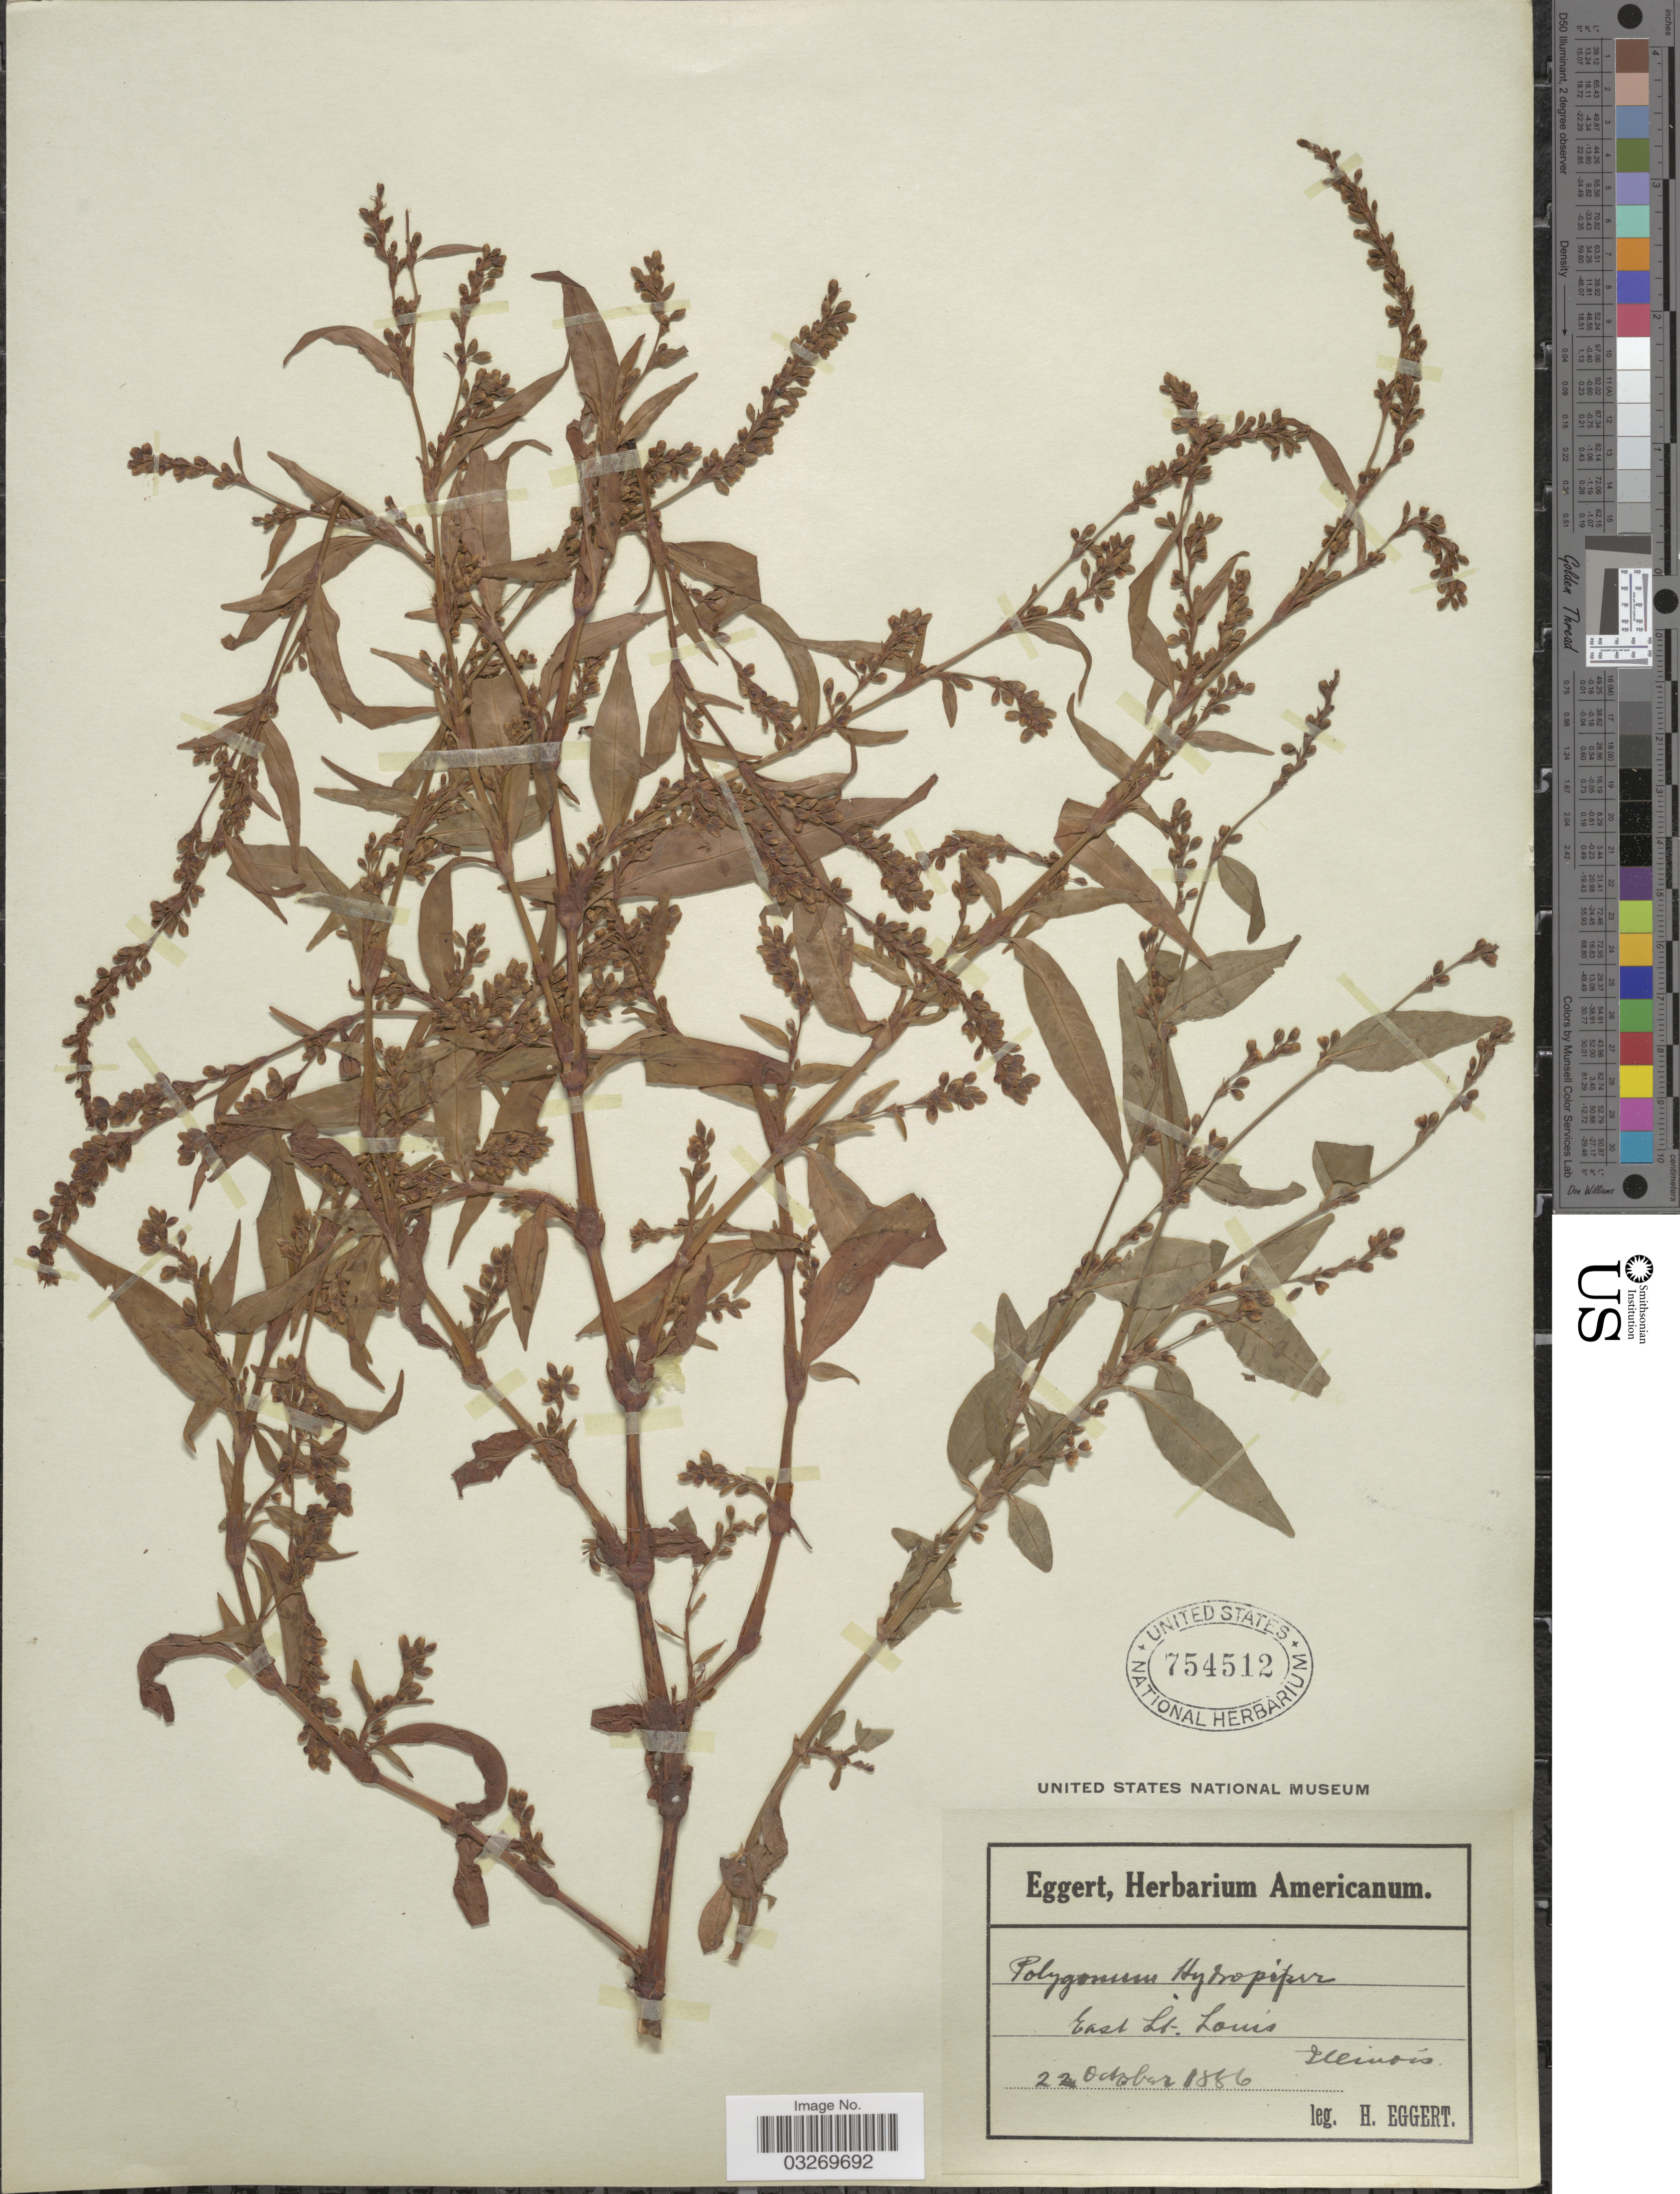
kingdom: Plantae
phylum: Tracheophyta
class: Magnoliopsida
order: Caryophyllales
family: Polygonaceae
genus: Persicaria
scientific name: Persicaria hydropiper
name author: (L.) Delarbre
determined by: Atha, D. E.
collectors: H. Eggert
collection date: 1886-10-22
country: United States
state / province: Illinois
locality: East St. Louis.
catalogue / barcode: US 754512